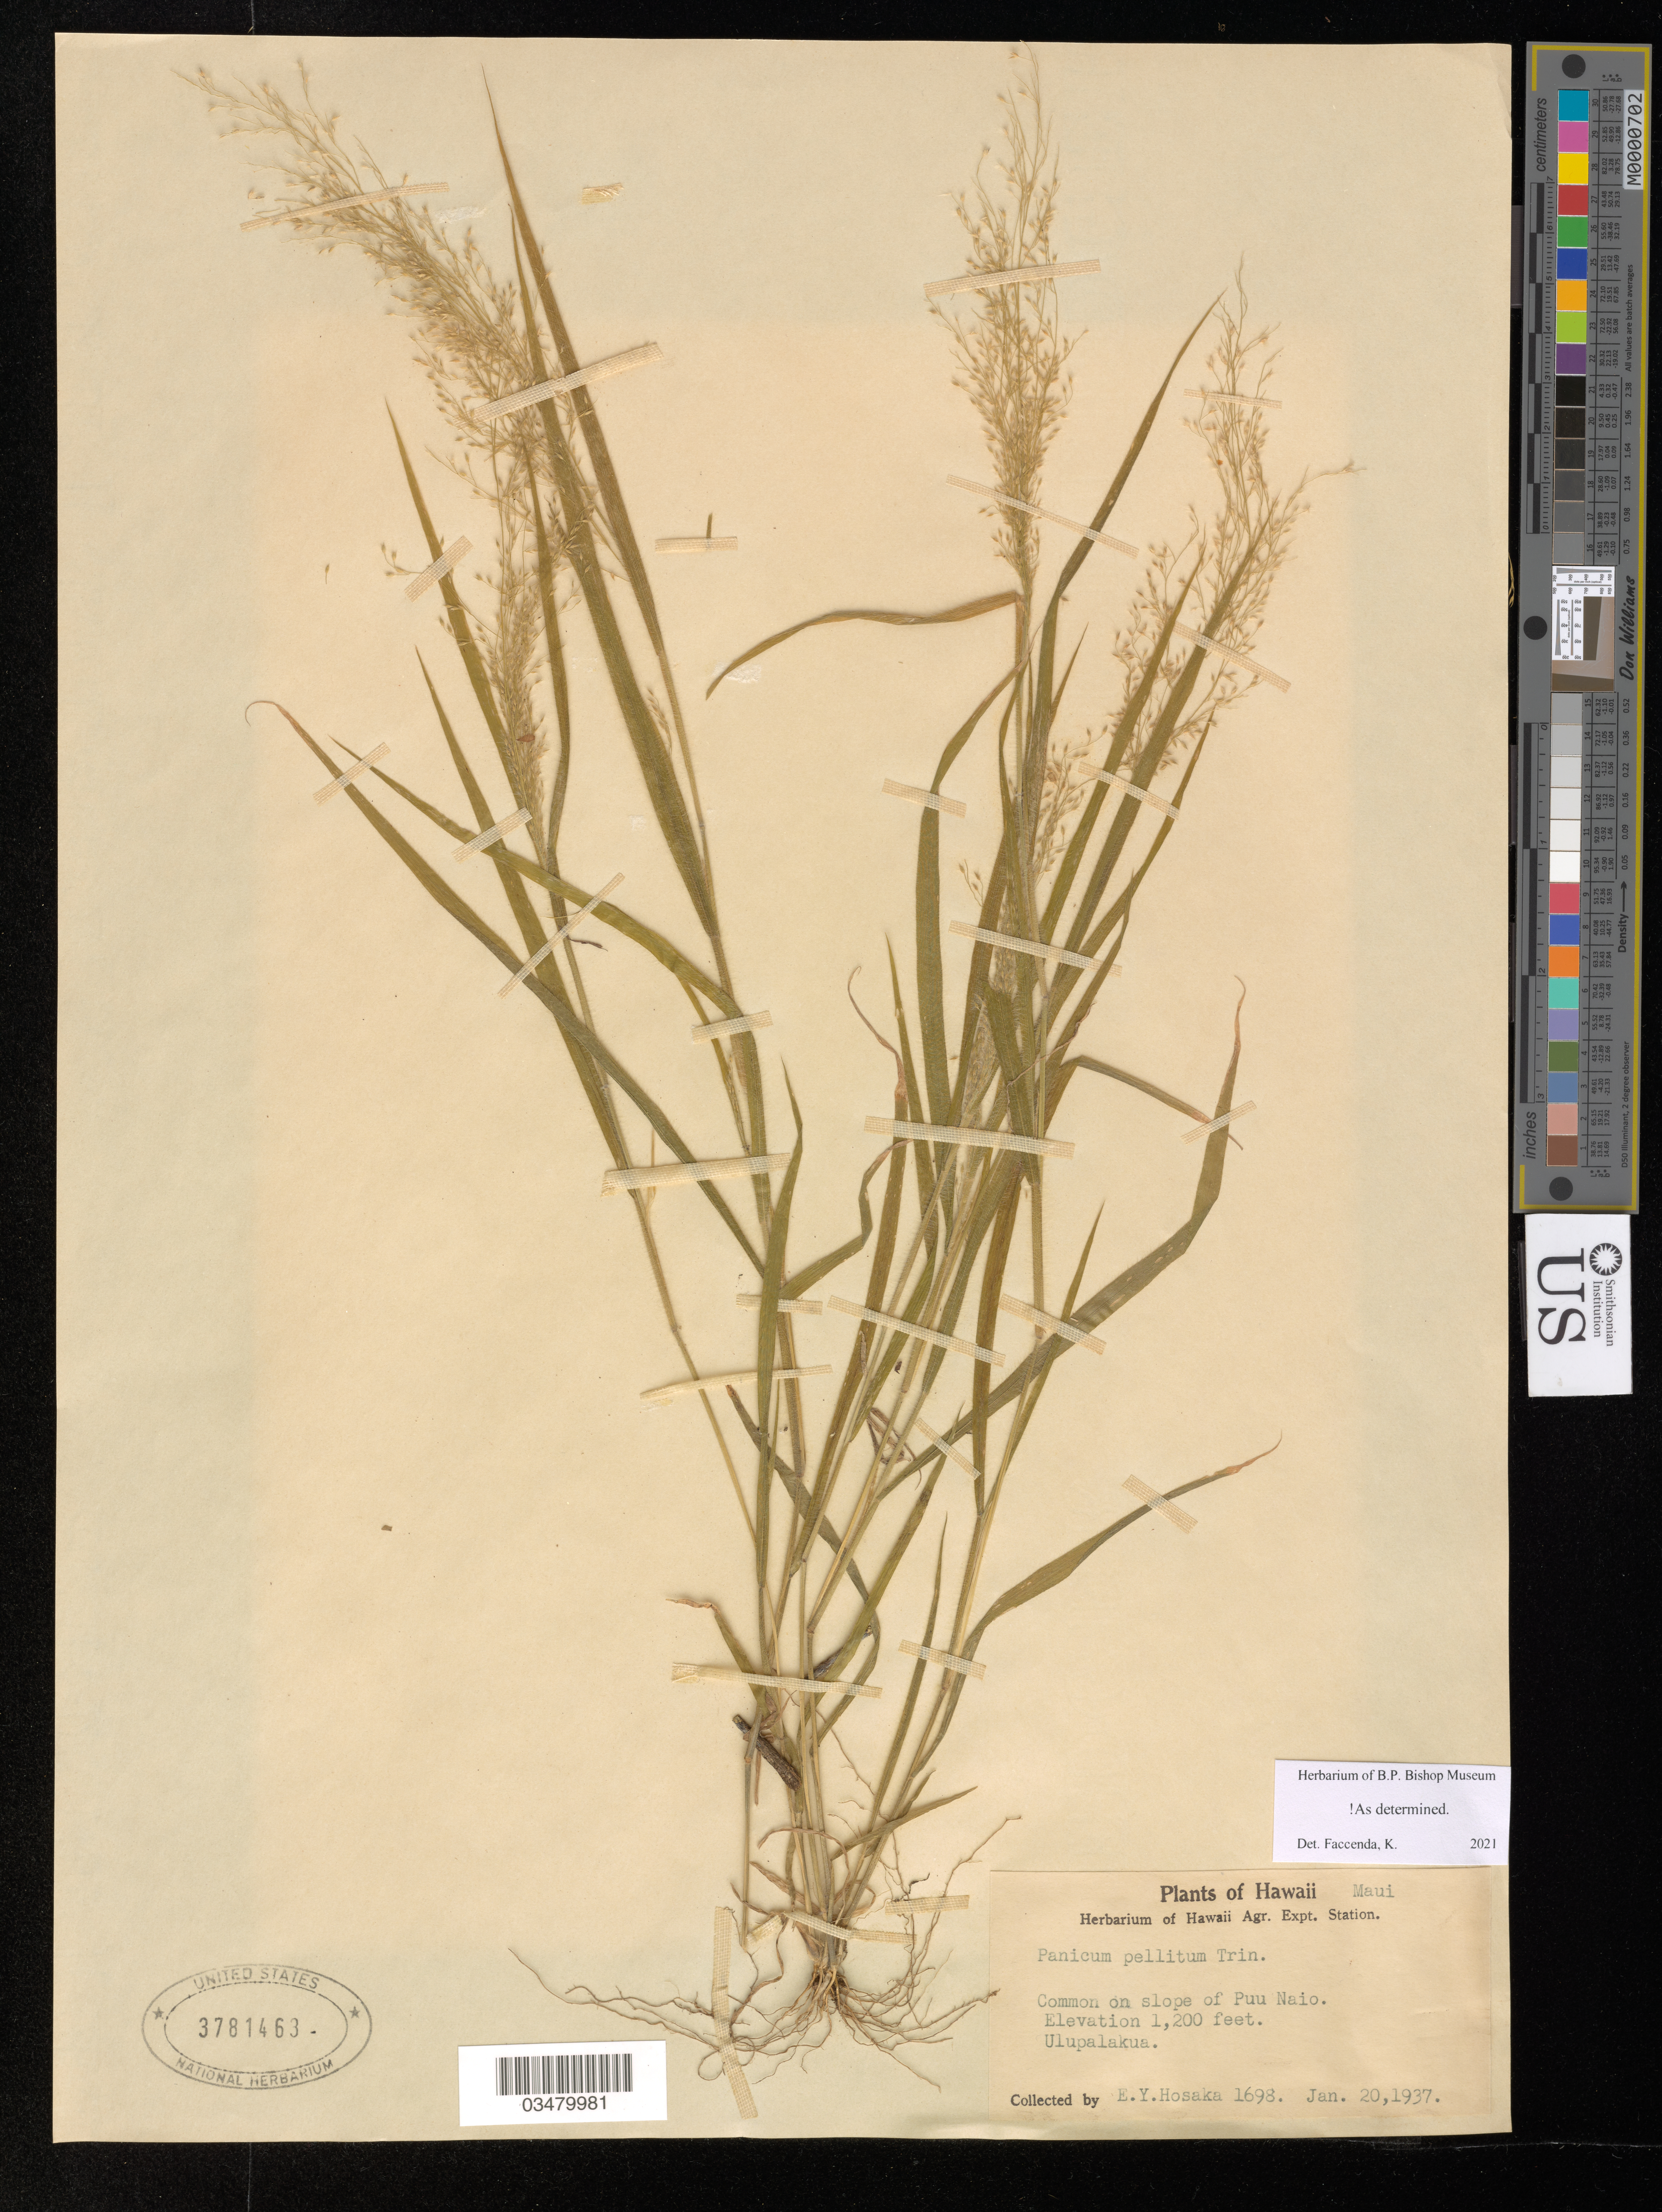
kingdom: Plantae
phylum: Tracheophyta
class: Liliopsida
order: Poales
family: Poaceae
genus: Panicum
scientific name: Panicum pellitum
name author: Trin.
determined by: Faccenda, K.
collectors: E. Y. Hosaka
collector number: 1698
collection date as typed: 20 Jan 1937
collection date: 1937-01-20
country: United States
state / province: Hawaii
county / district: Maui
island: Maui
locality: Slope of Puu Naio, Ulupalakua, Makawao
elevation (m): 366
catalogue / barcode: US 3781463